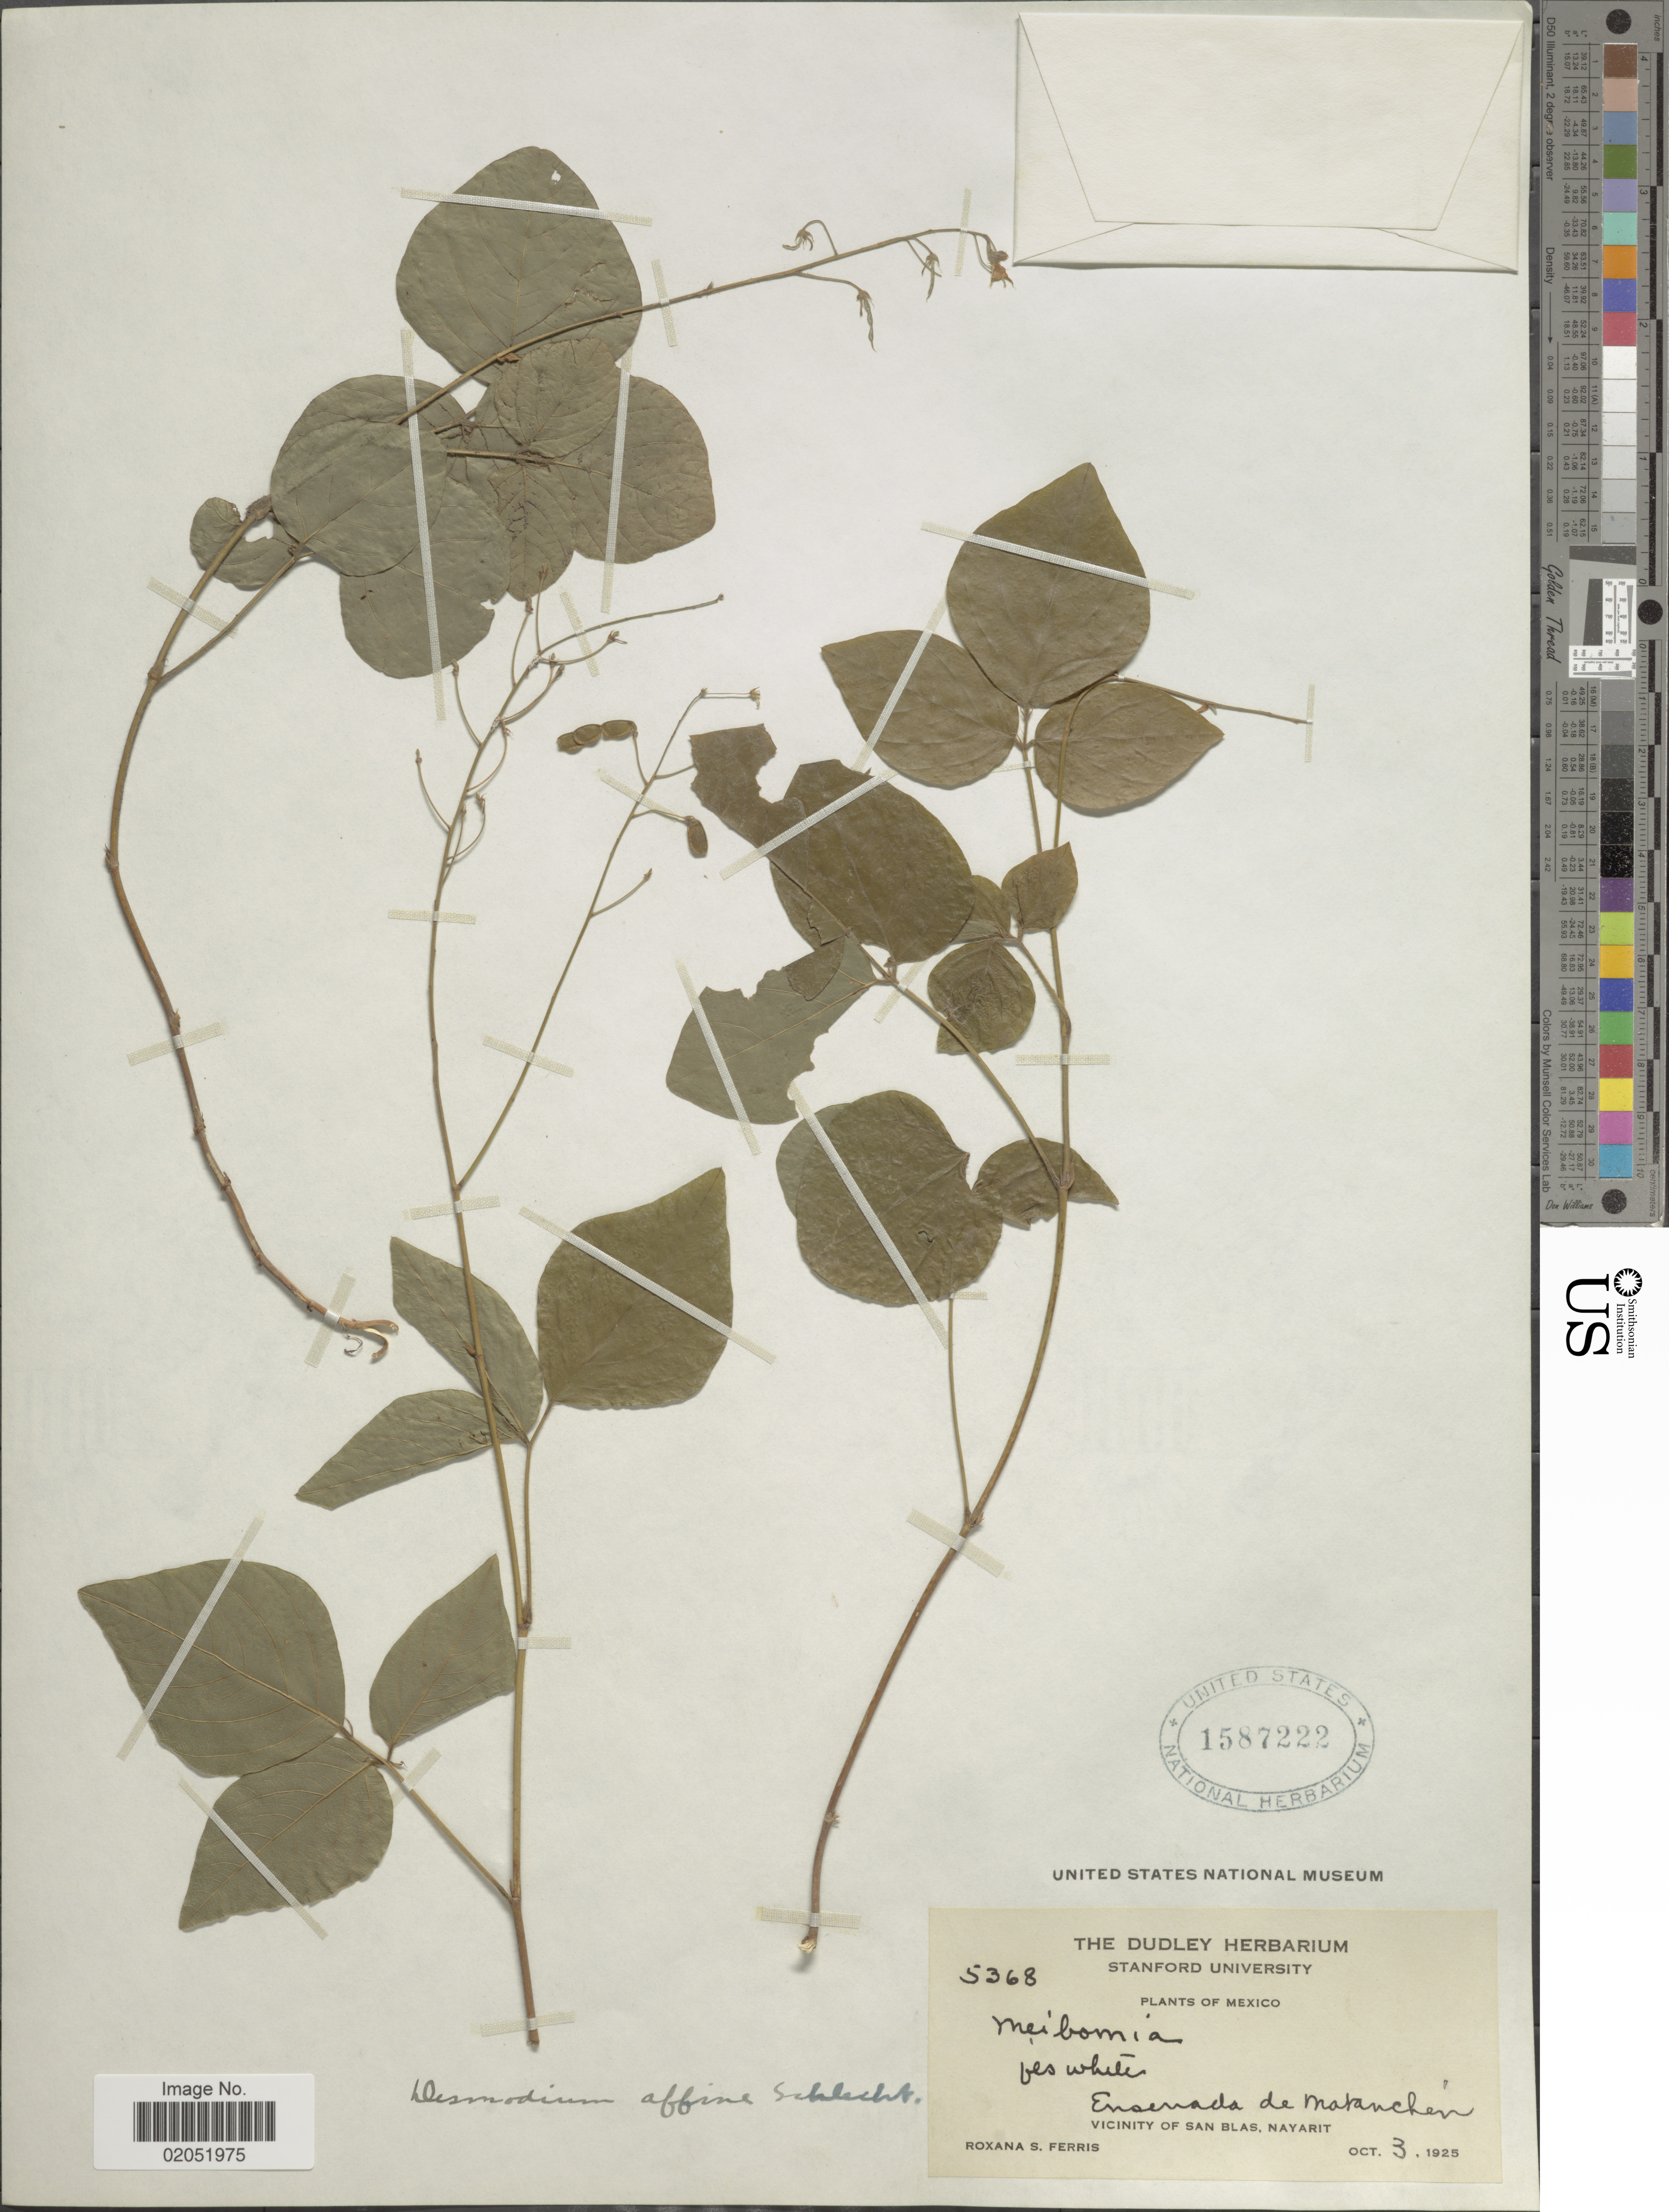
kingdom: Plantae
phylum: Tracheophyta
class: Magnoliopsida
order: Fabales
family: Fabaceae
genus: Desmodium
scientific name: Desmodium affine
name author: Schltdl.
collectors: R. S. Ferris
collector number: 5368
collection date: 1925-10-03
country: Mexico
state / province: Nayarit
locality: Ensenada de Matanchen, Vicinity of San Blas.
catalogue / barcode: US 1587222